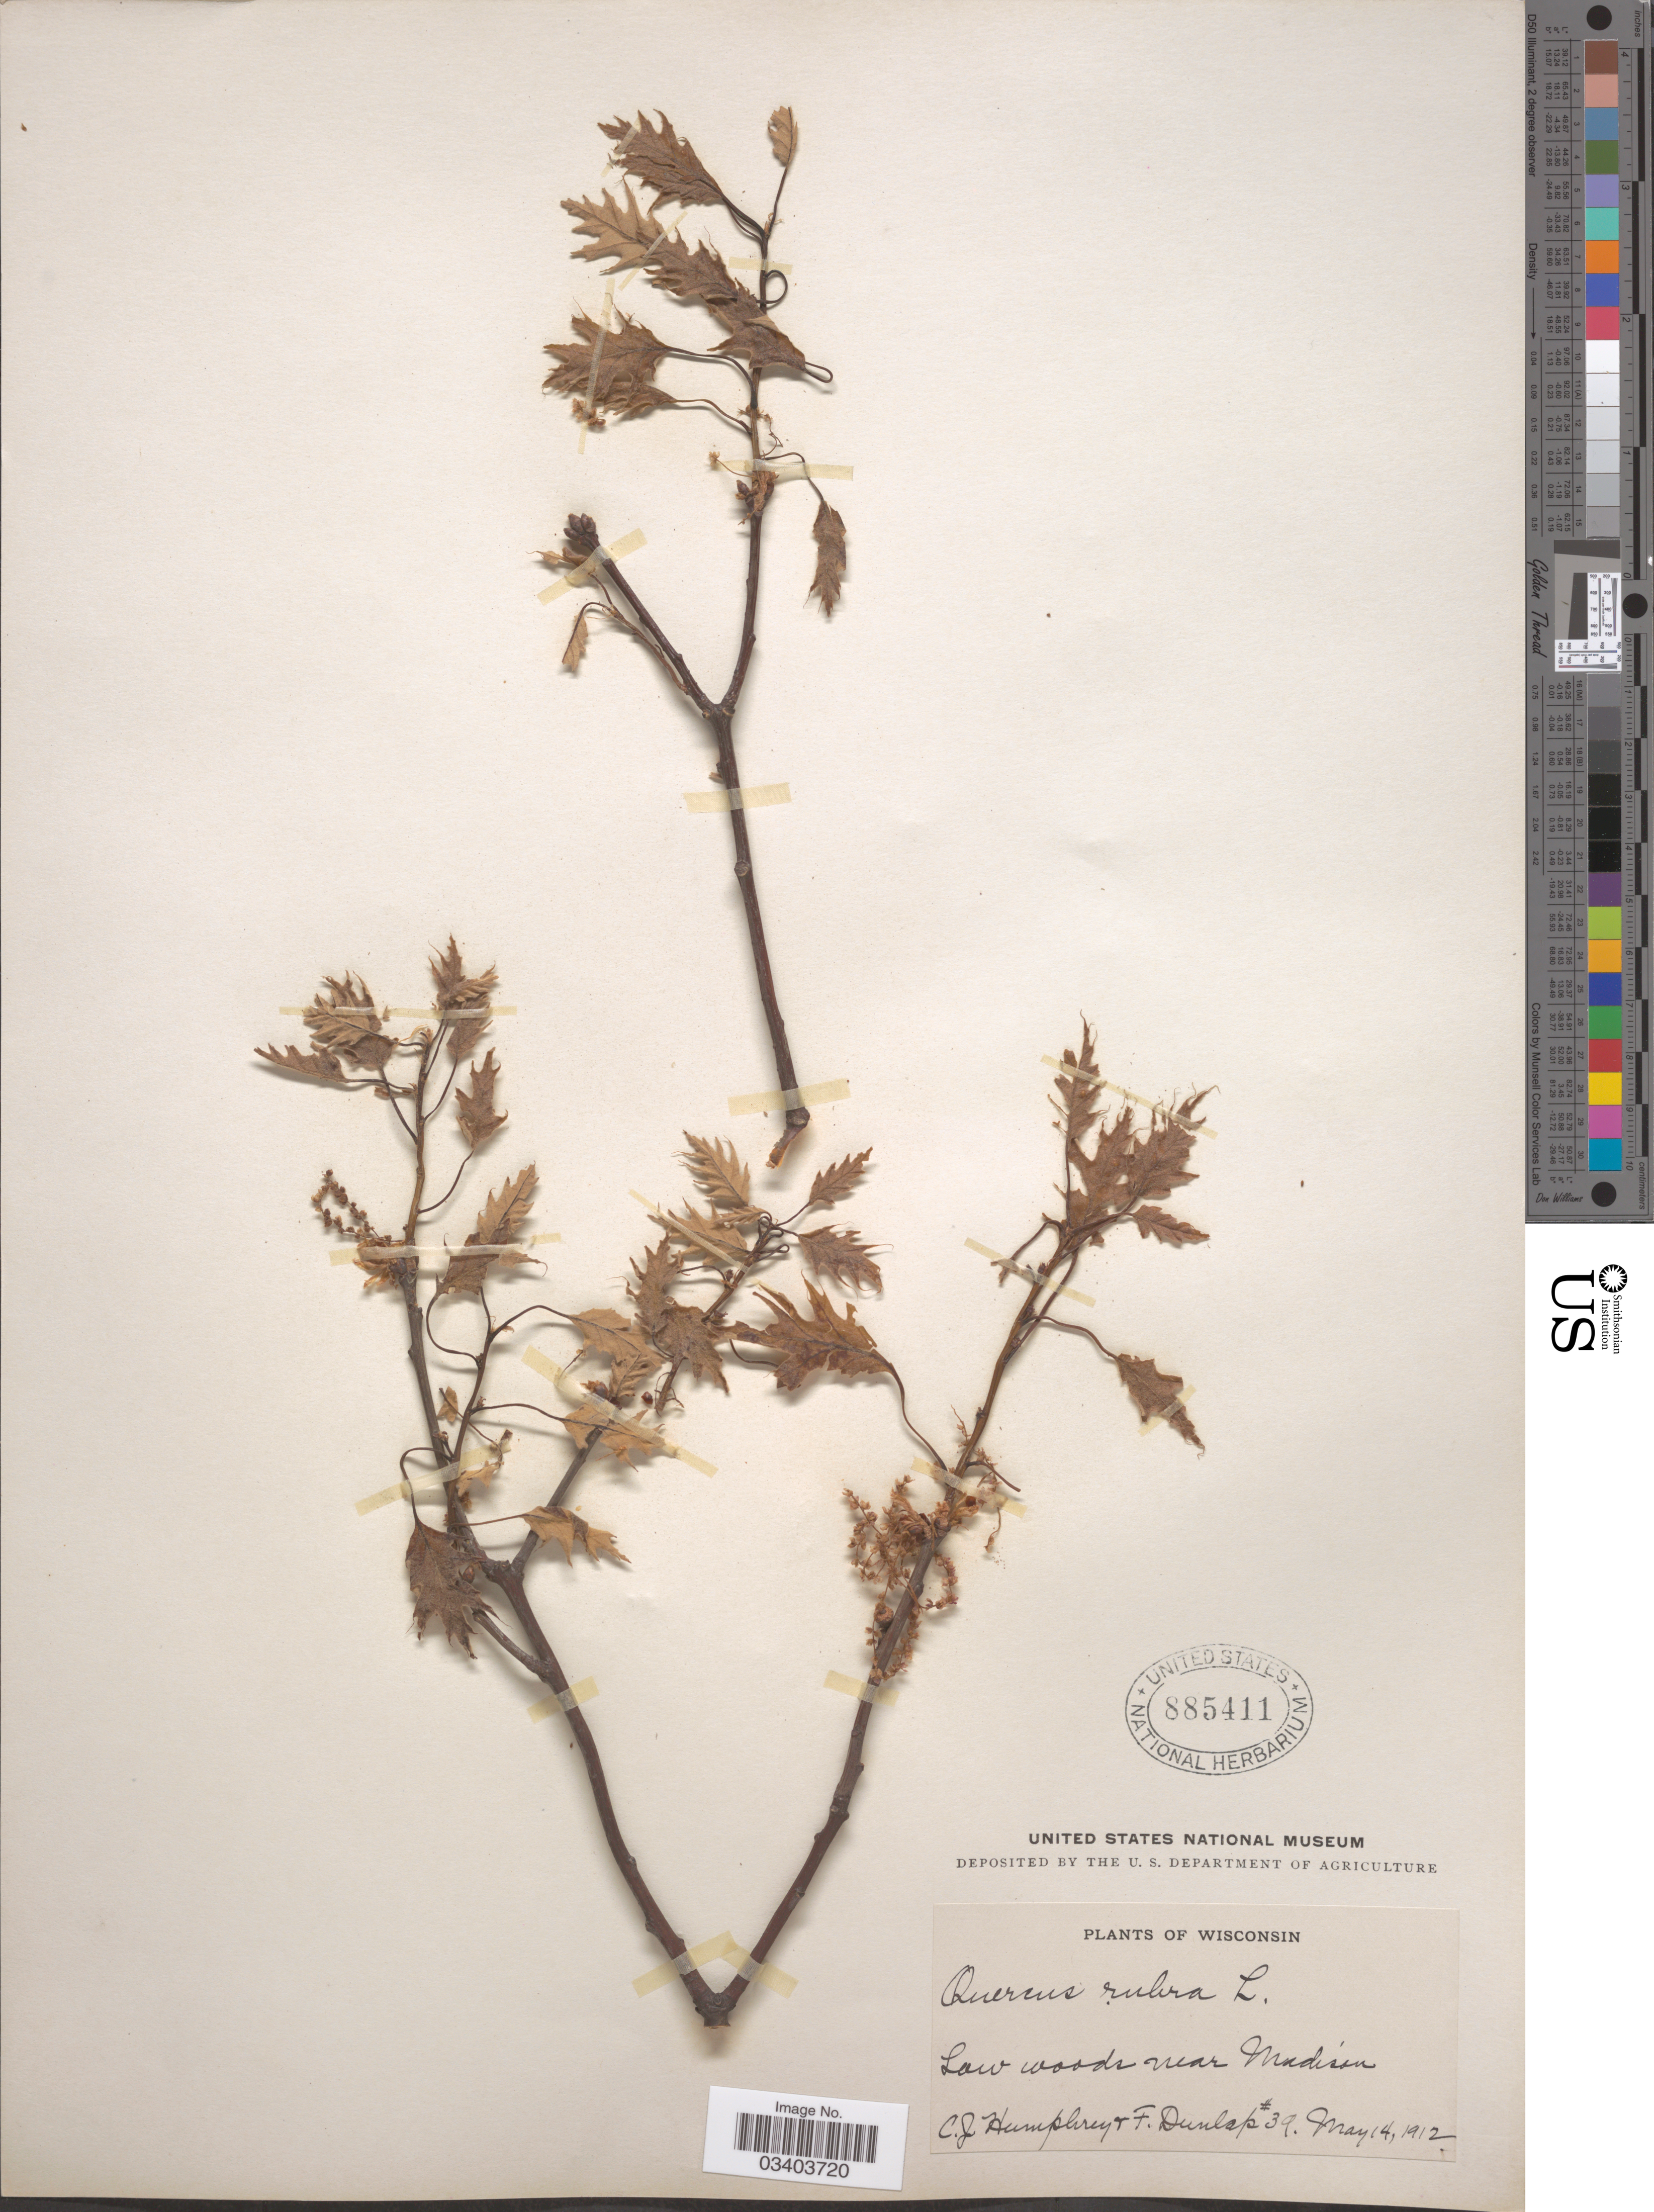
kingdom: Plantae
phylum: Tracheophyta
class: Magnoliopsida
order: Fagales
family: Fagaceae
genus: Quercus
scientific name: Quercus borealis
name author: F. Michx.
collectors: C. Humphrey & F. Dunlap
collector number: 39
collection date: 1912-05-14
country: United States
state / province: Wisconsin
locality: Low woods near Madison.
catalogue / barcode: US 885411